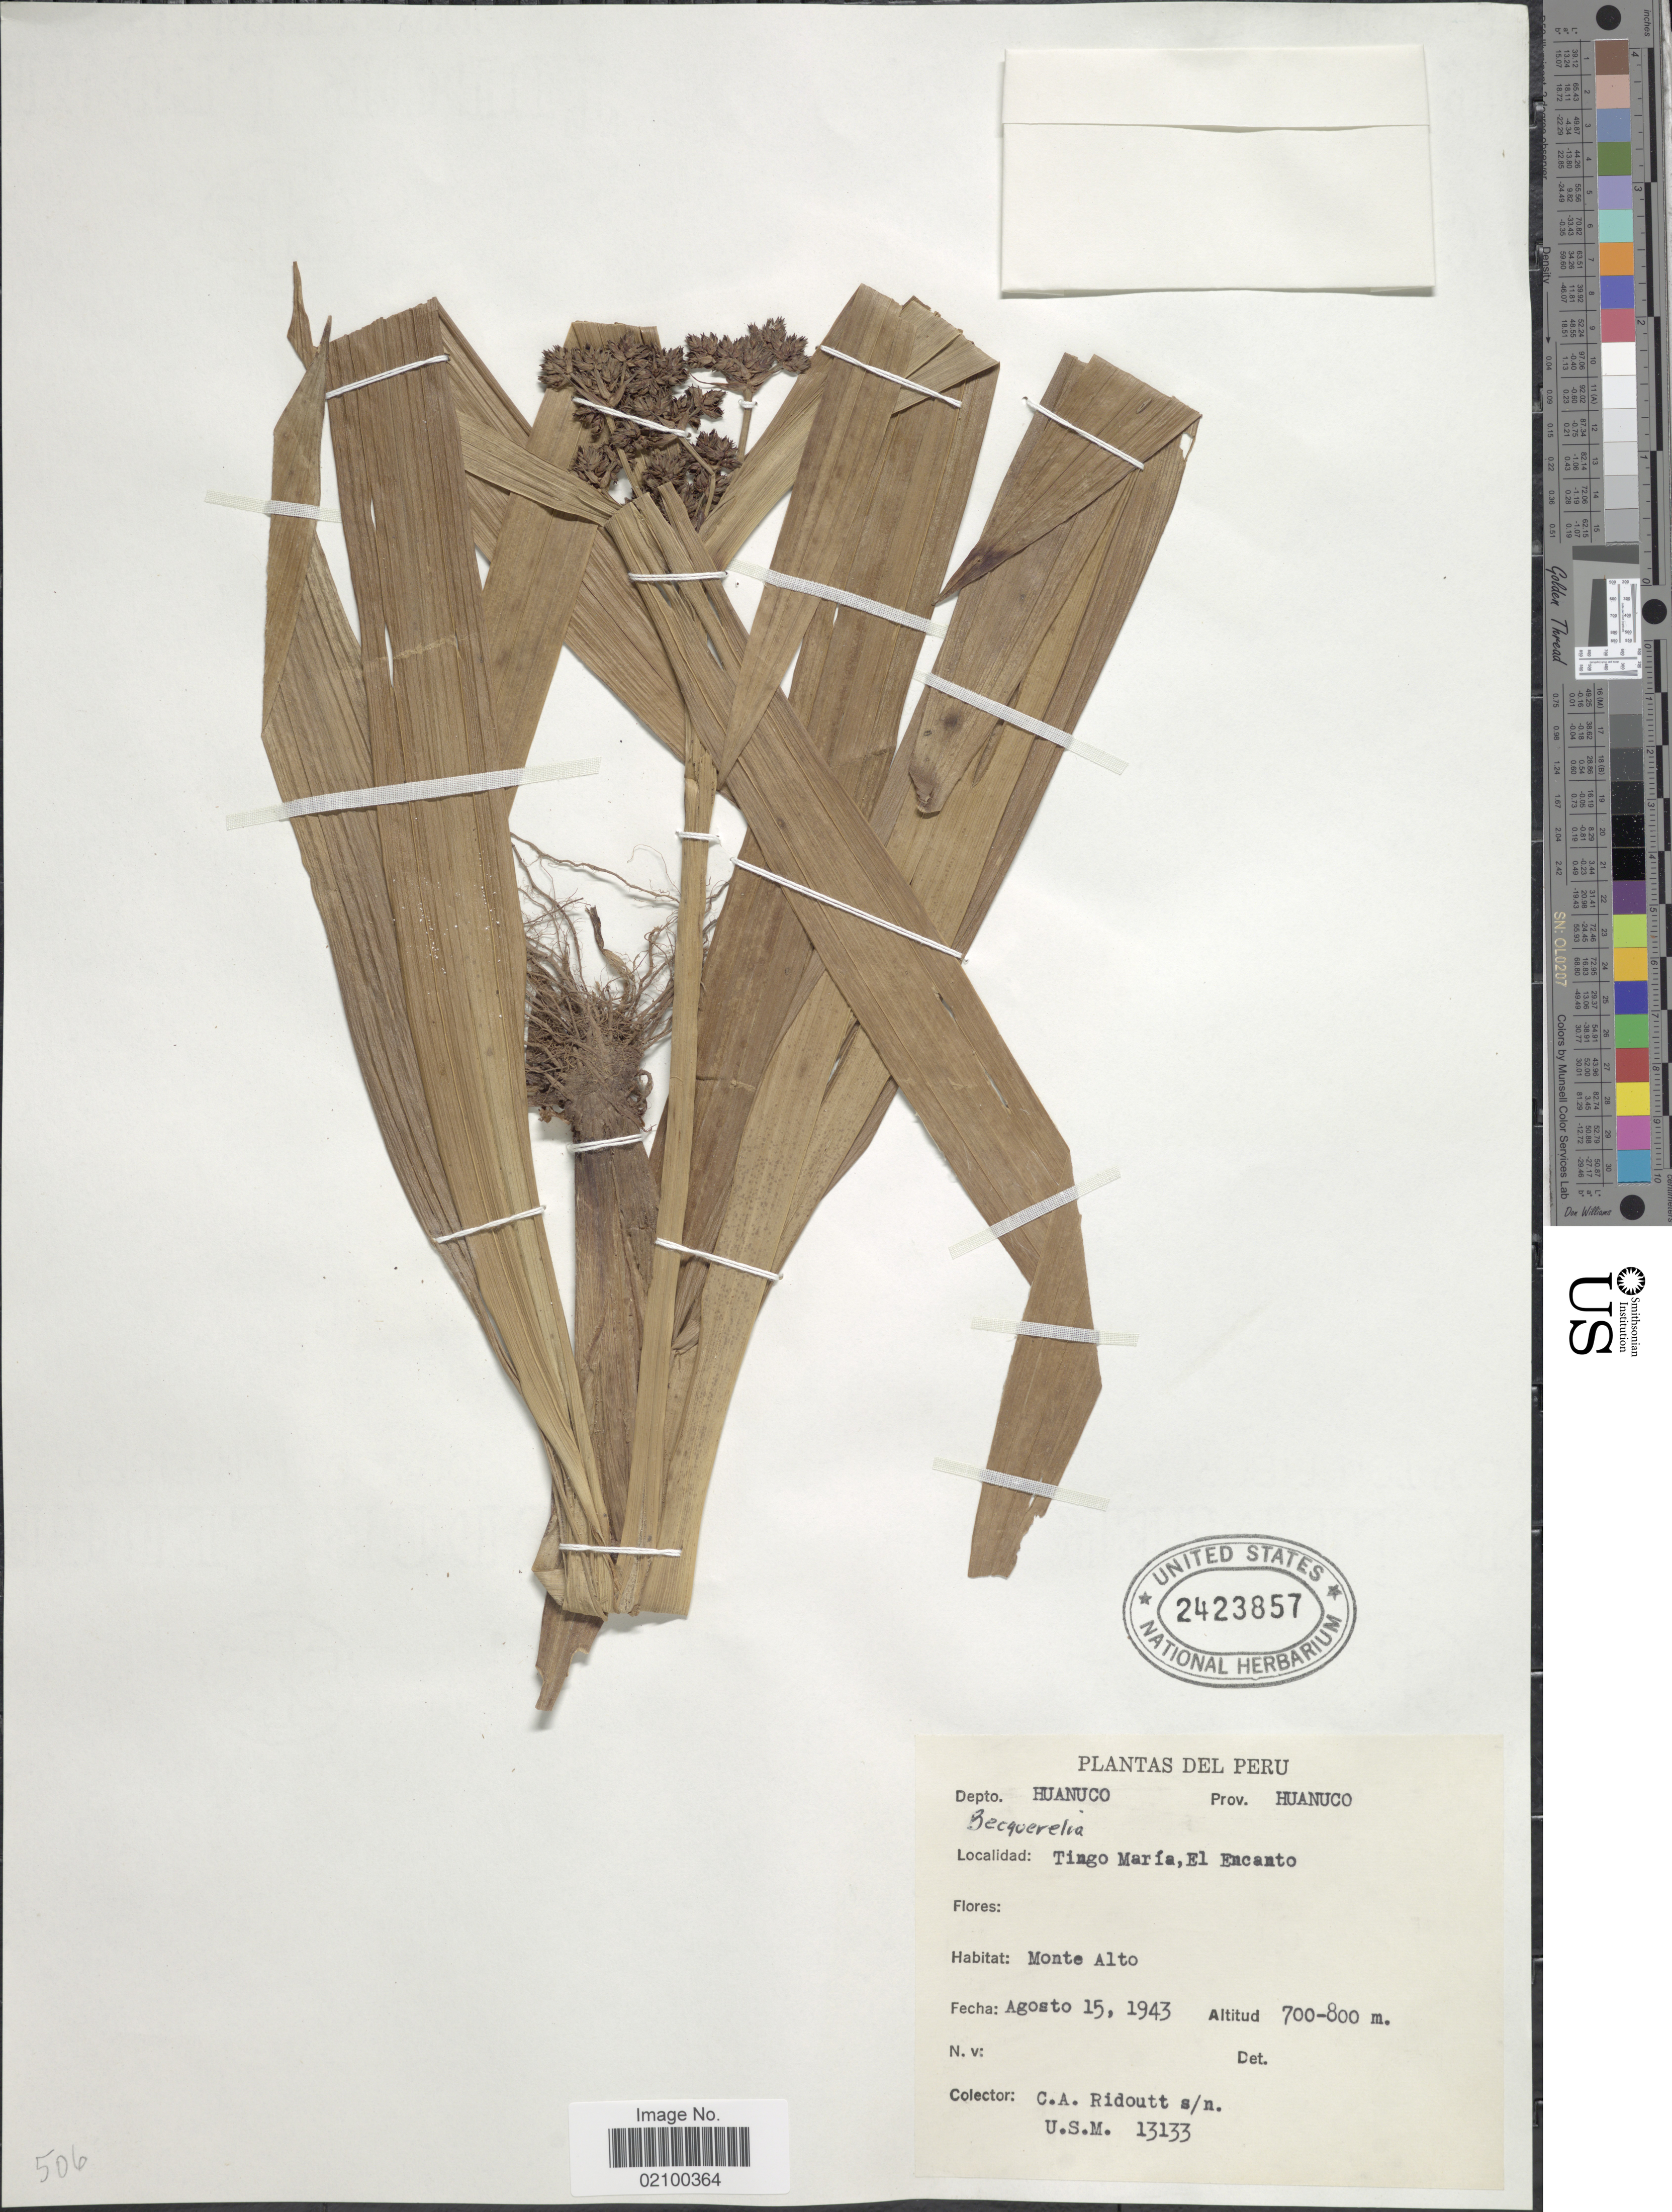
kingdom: Plantae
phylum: Tracheophyta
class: Liliopsida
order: Poales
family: Cyperaceae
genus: Becquerelia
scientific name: Becquerelia sp.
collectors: C. Ridoutt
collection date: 1943-08-15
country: Peru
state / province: Huánuco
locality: Prov. Huanuco. Tingo Maria, El Encanto. Monte Alto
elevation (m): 700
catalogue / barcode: US 2423857